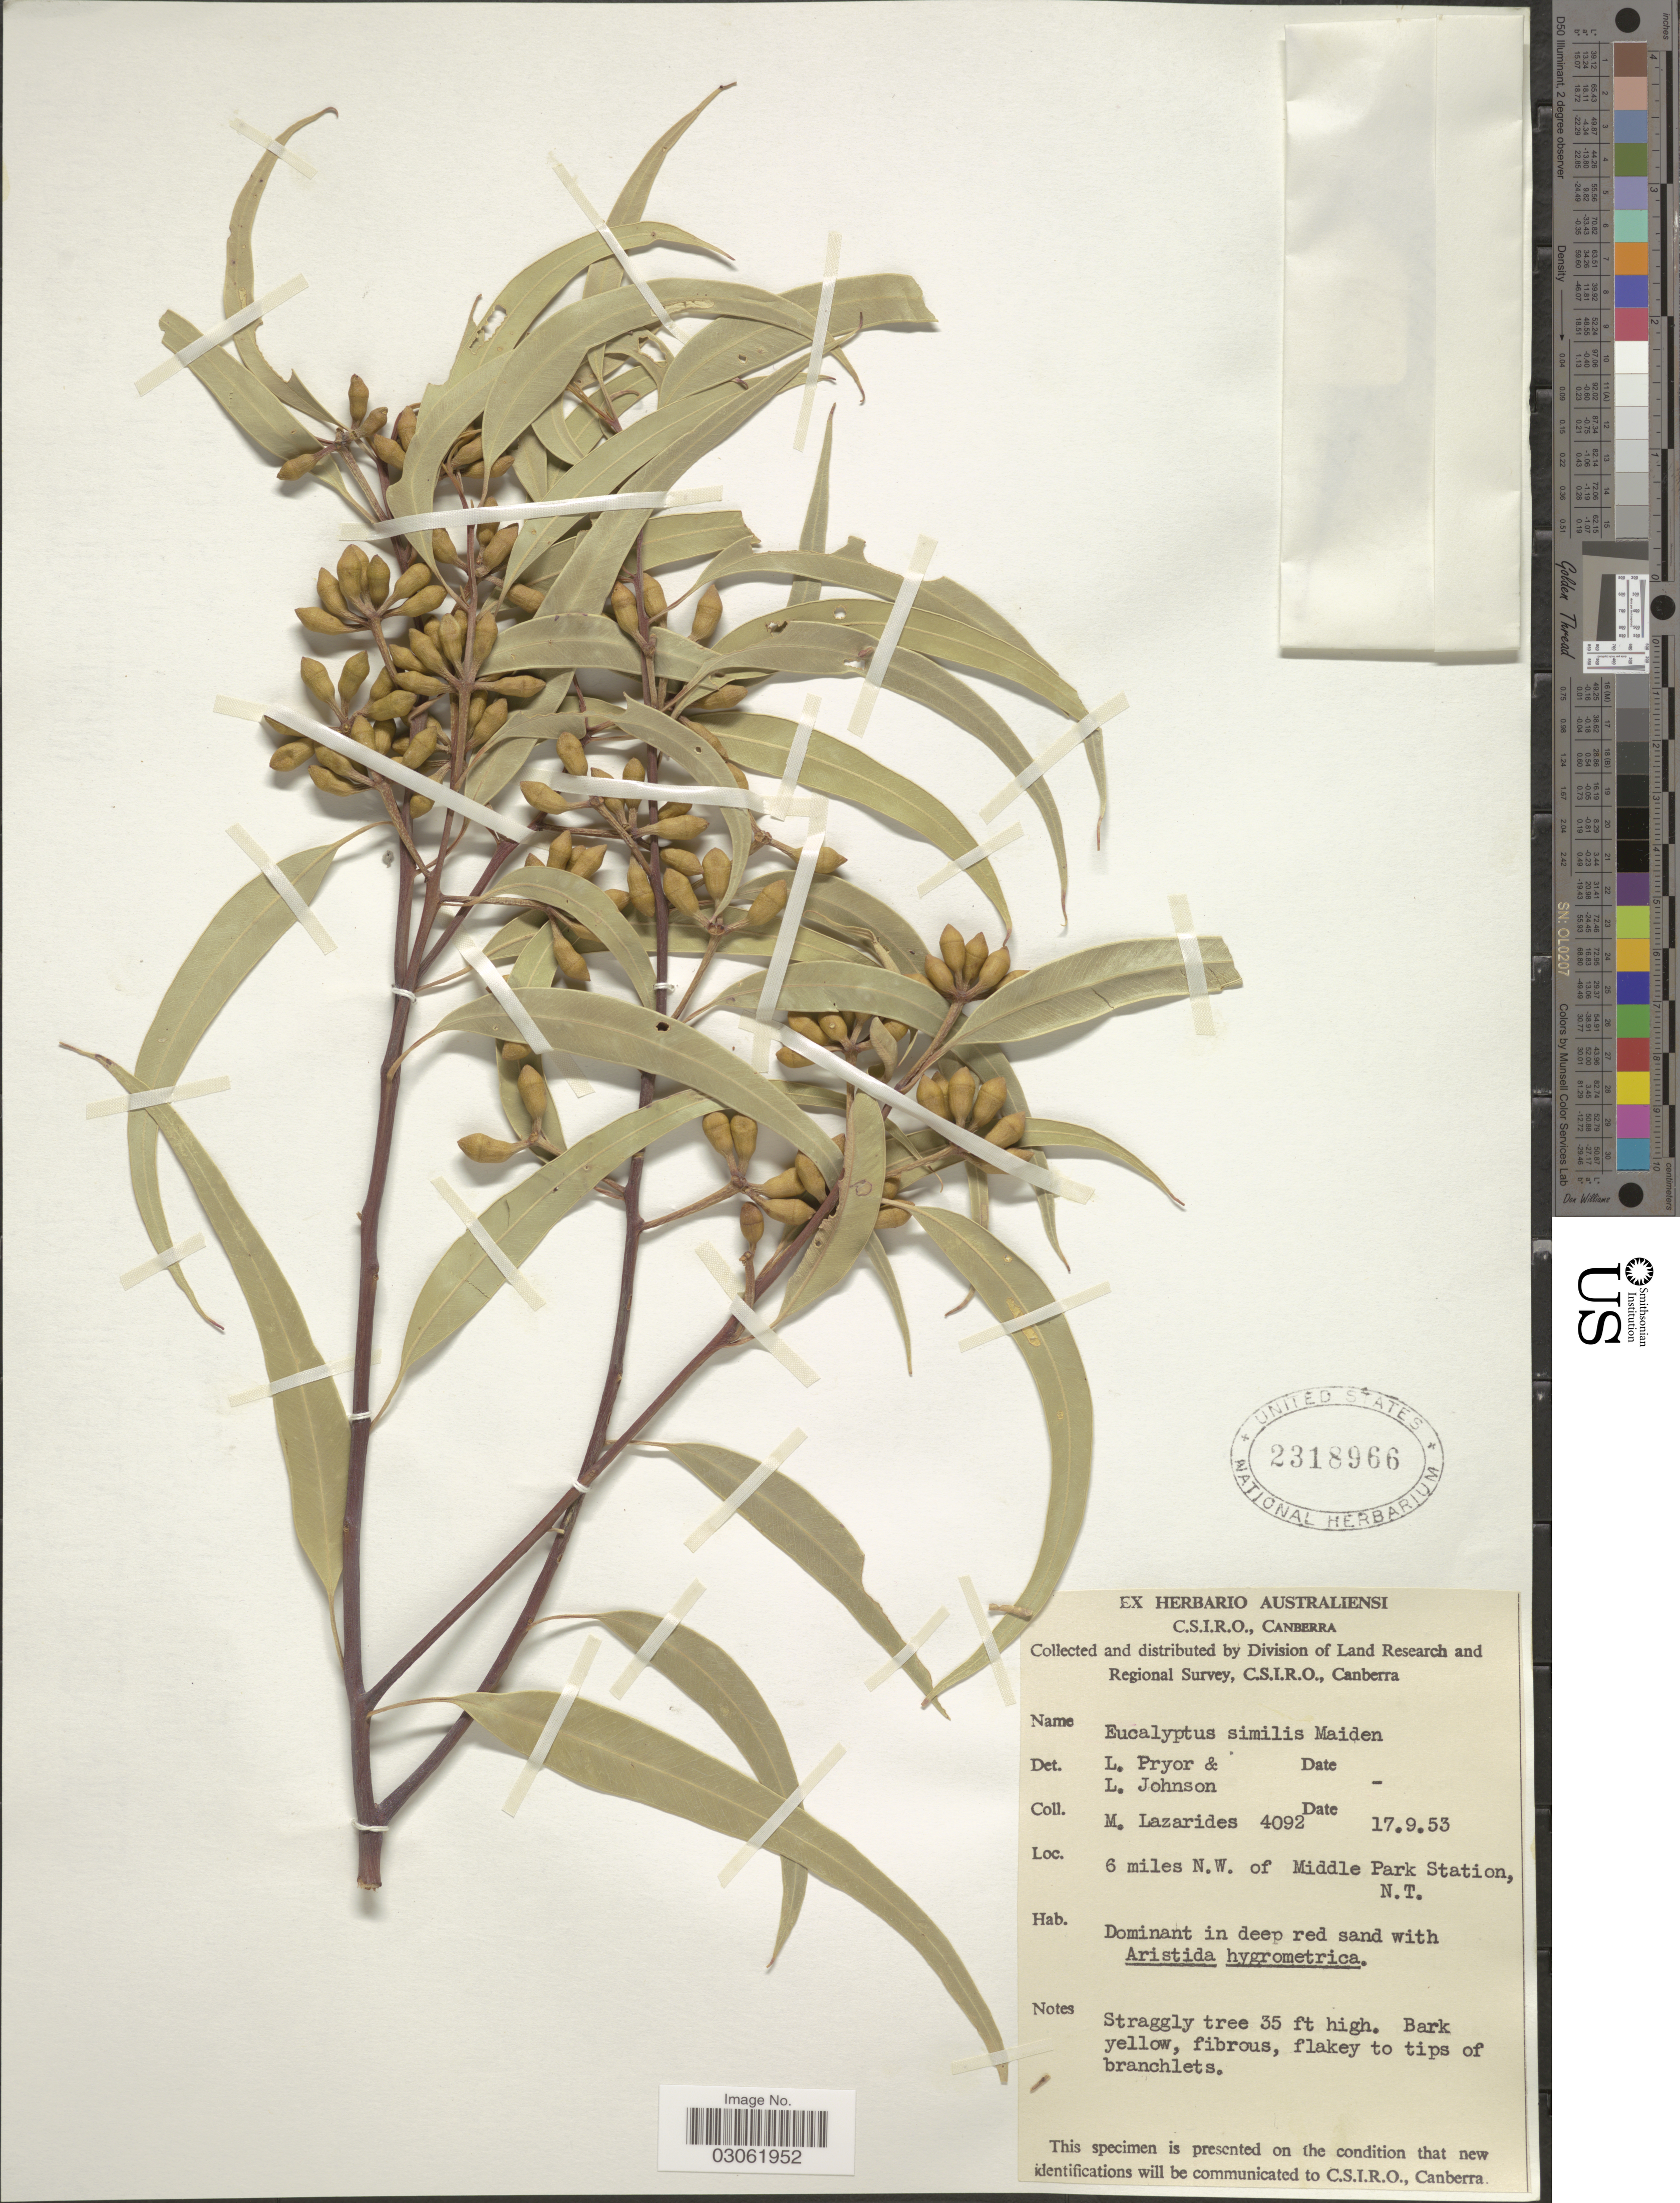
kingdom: Plantae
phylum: Tracheophyta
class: Magnoliopsida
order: Myrtales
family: Myrtaceae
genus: Eucalyptus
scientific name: Eucalyptus similis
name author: Maiden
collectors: M. Lazarides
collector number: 4092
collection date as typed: Transcribed d/m/y: 17/9/53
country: Australia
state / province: Northern Territory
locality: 6 miles N.W. of Middle Park Station.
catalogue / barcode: US 2318966